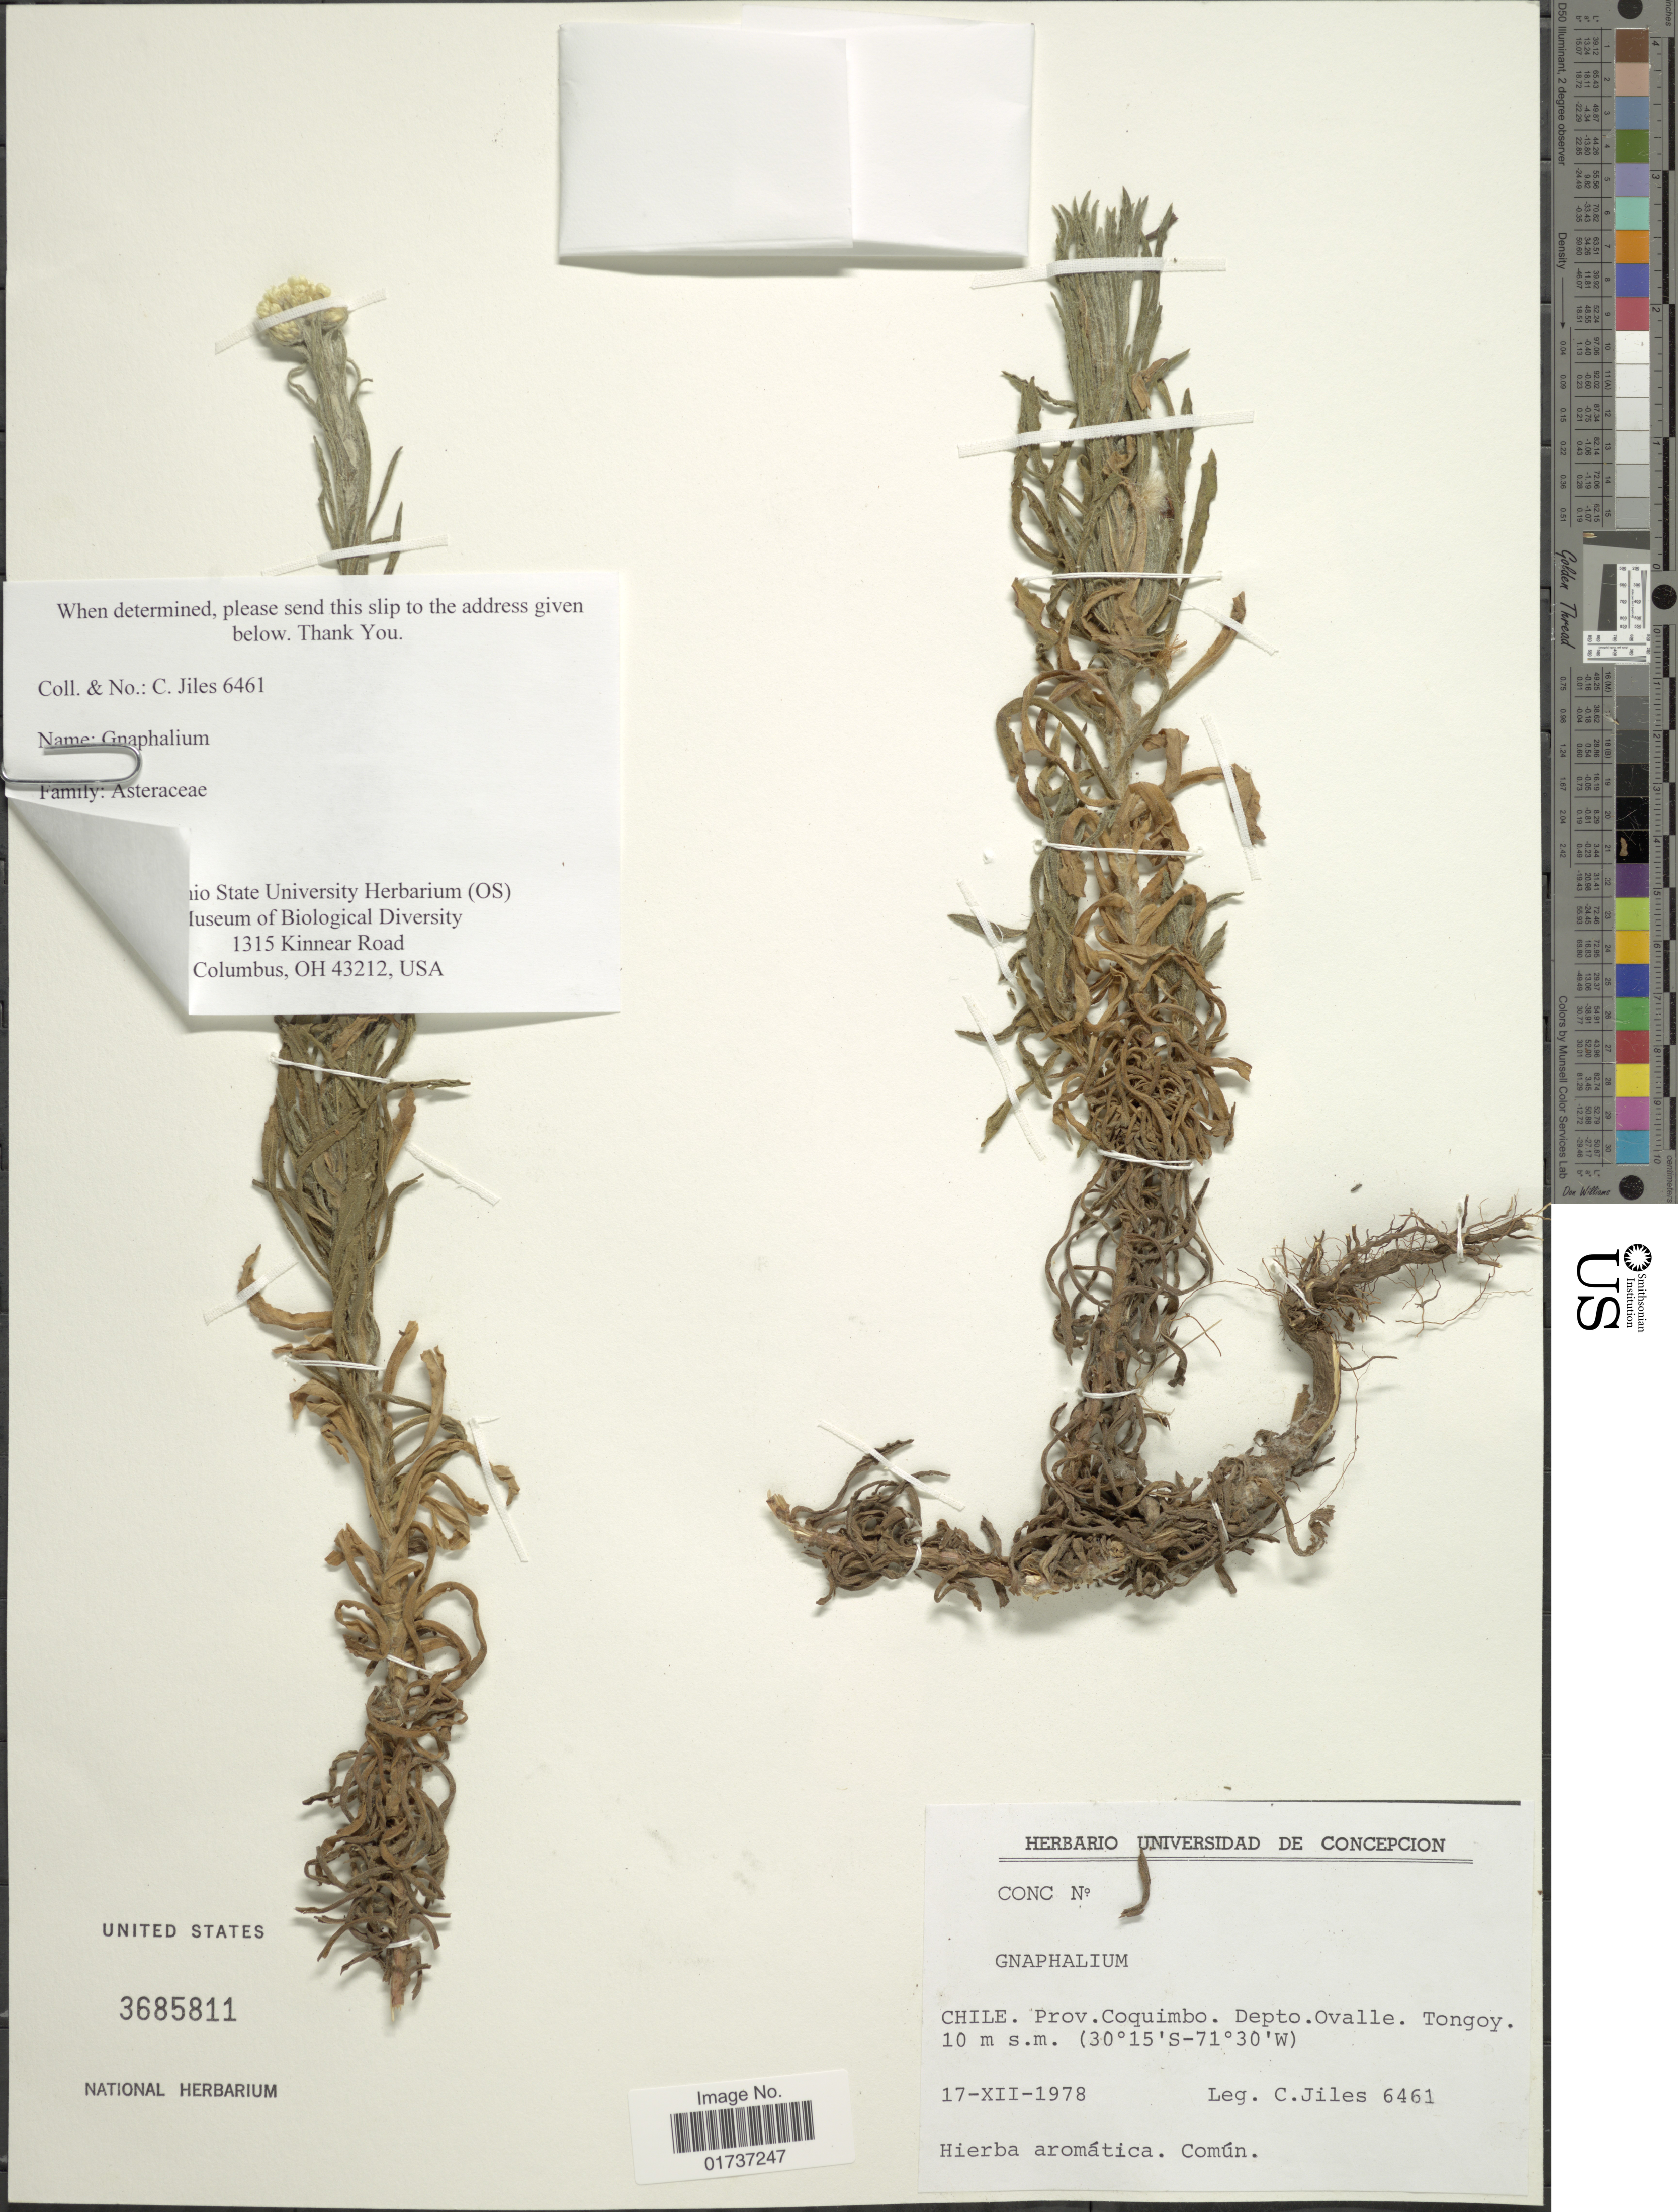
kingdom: Plantae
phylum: Tracheophyta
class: Magnoliopsida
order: Asterales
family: Asteraceae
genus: Gnaphalium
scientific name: Gnaphalium sp.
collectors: C. Jiles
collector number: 6461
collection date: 1978-12-17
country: Chile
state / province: Coquimbo (IV)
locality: Depto Oavlle. Tongoy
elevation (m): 10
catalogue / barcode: US 3685811